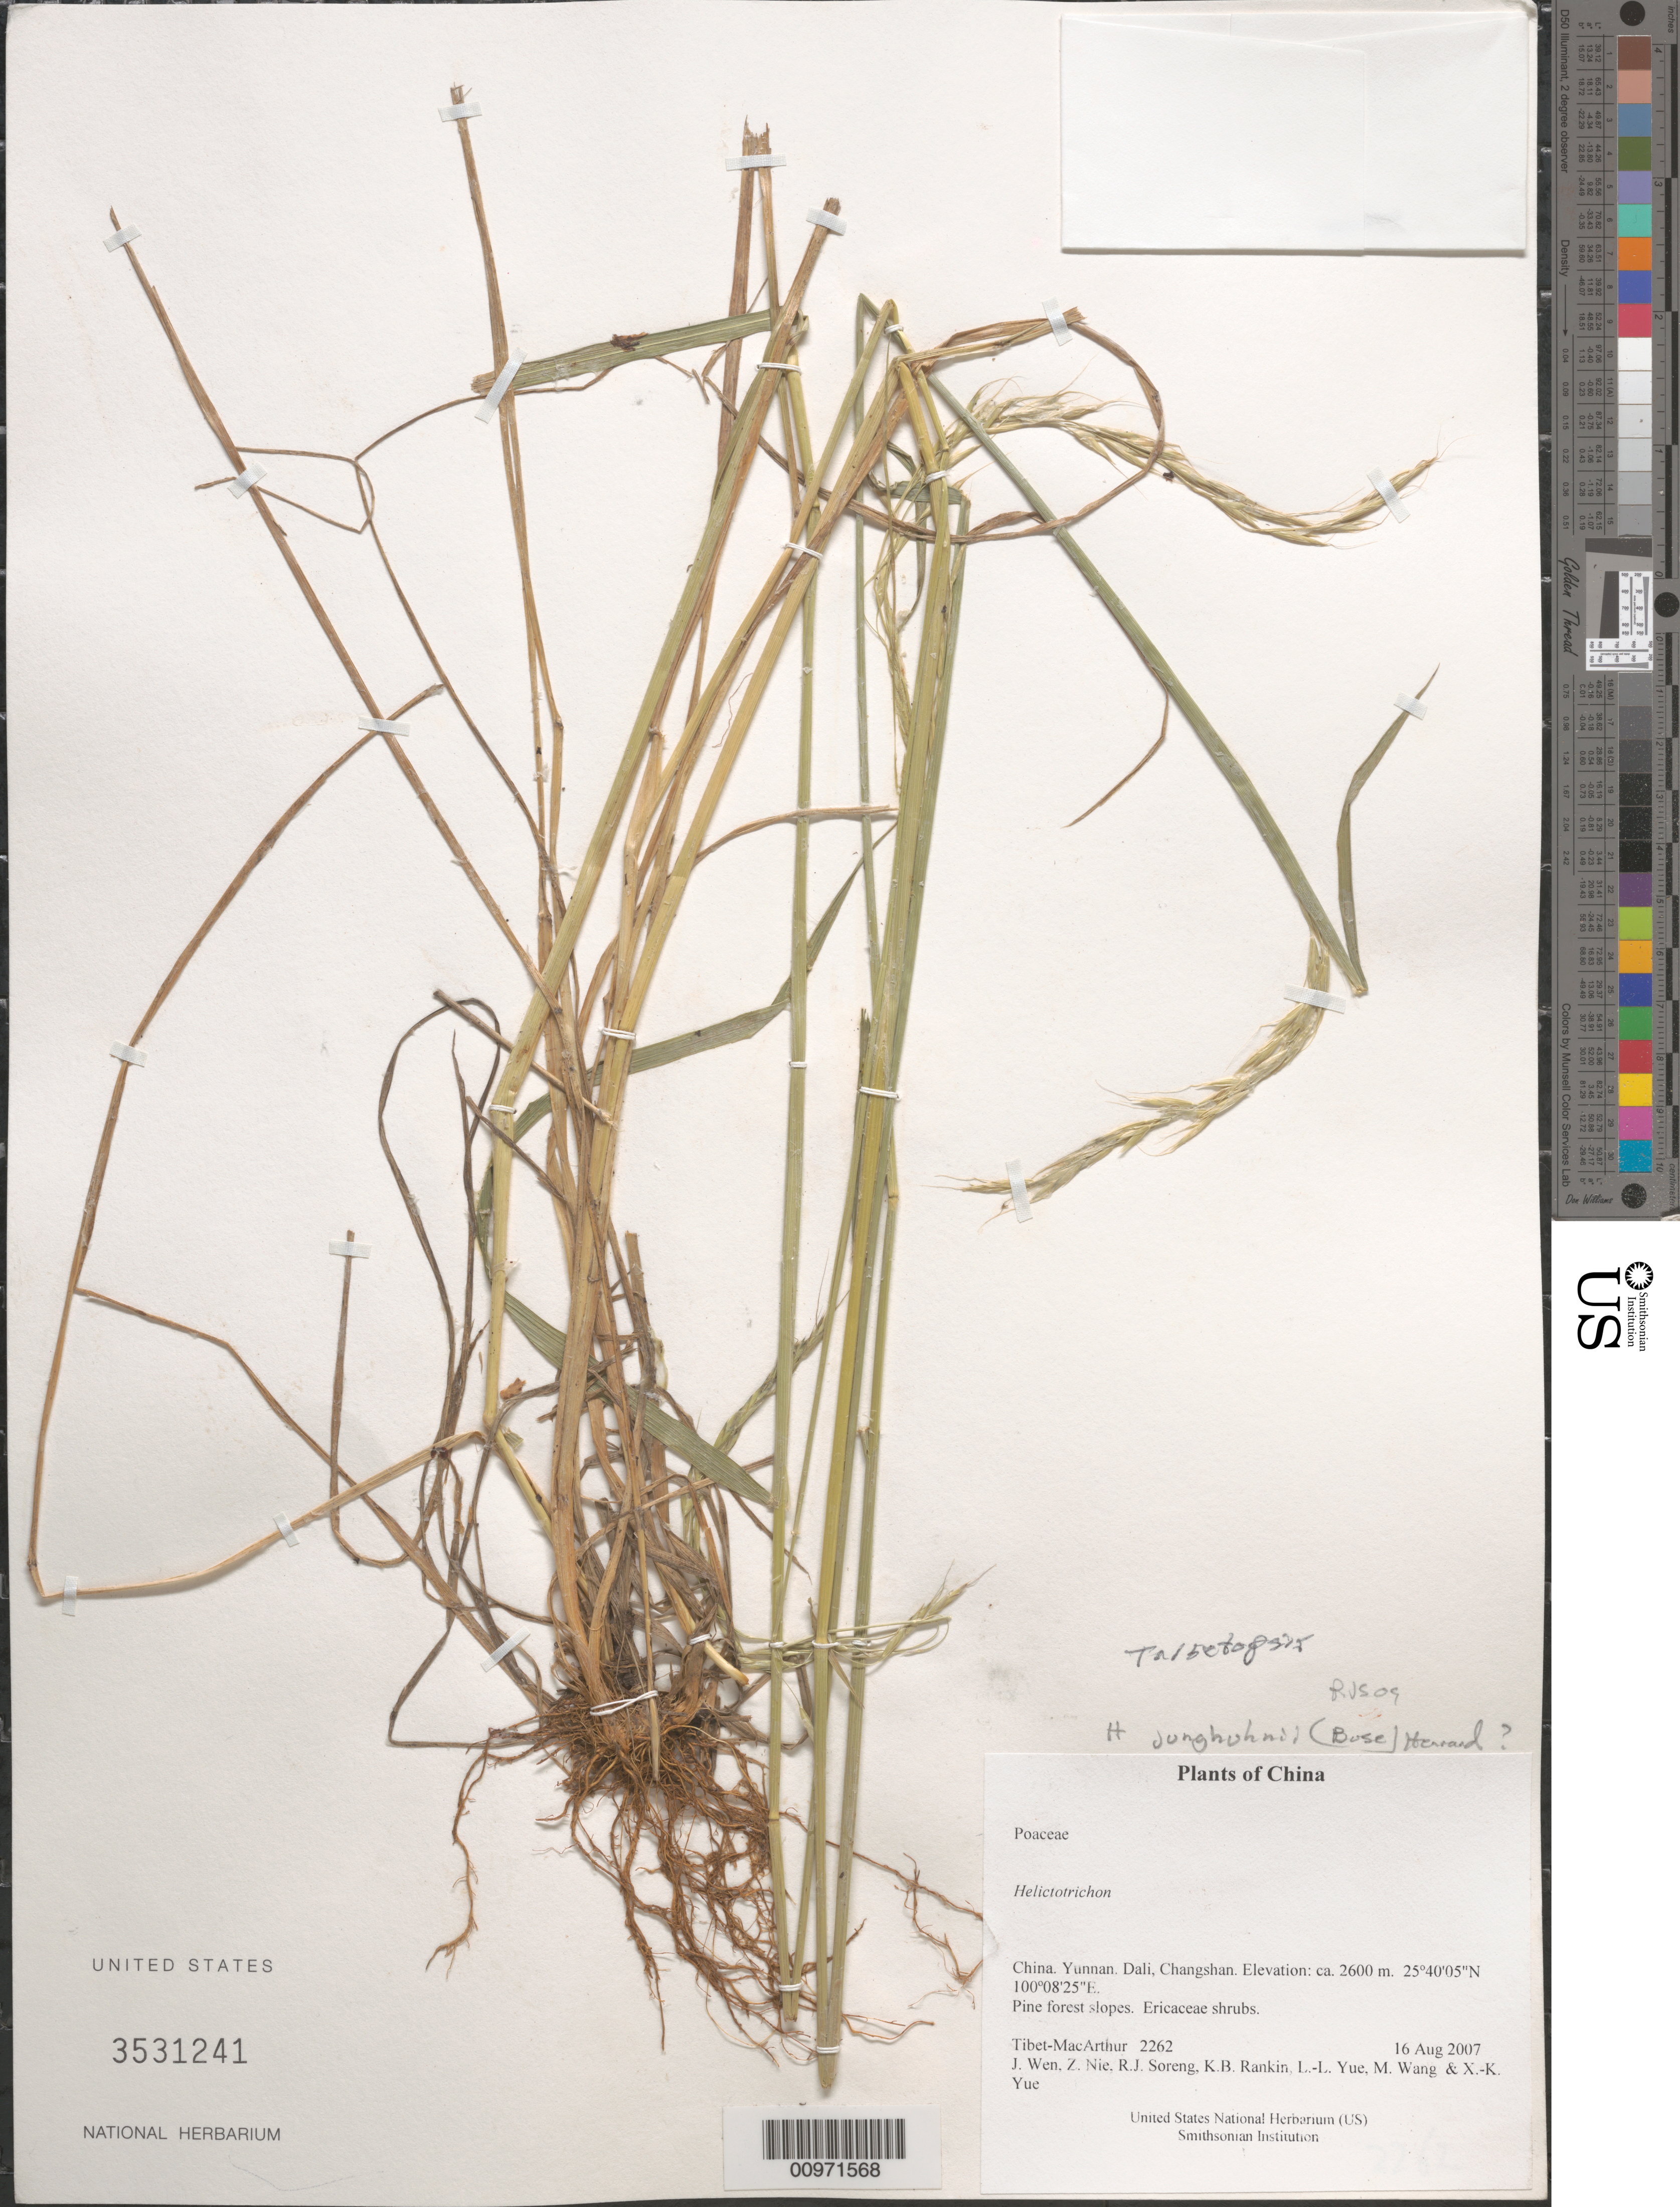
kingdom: Plantae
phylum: Tracheophyta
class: Liliopsida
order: Poales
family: Poaceae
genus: Trisetopsis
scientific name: Trisetopsis junghuhnii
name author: (Büse) Röser & Wölk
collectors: Tibet-MacArthur, J. Wen, Z. Nie, R. J. Soreng, K. Rankin, L. Yue, M. Wang & X. Yue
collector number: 2262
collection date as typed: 16 Aug 2007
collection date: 2007-08-16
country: China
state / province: Yunnan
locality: Dali, Changshan.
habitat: Pine forest slopes. Ericaceae shrubs.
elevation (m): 2600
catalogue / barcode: US 3531241